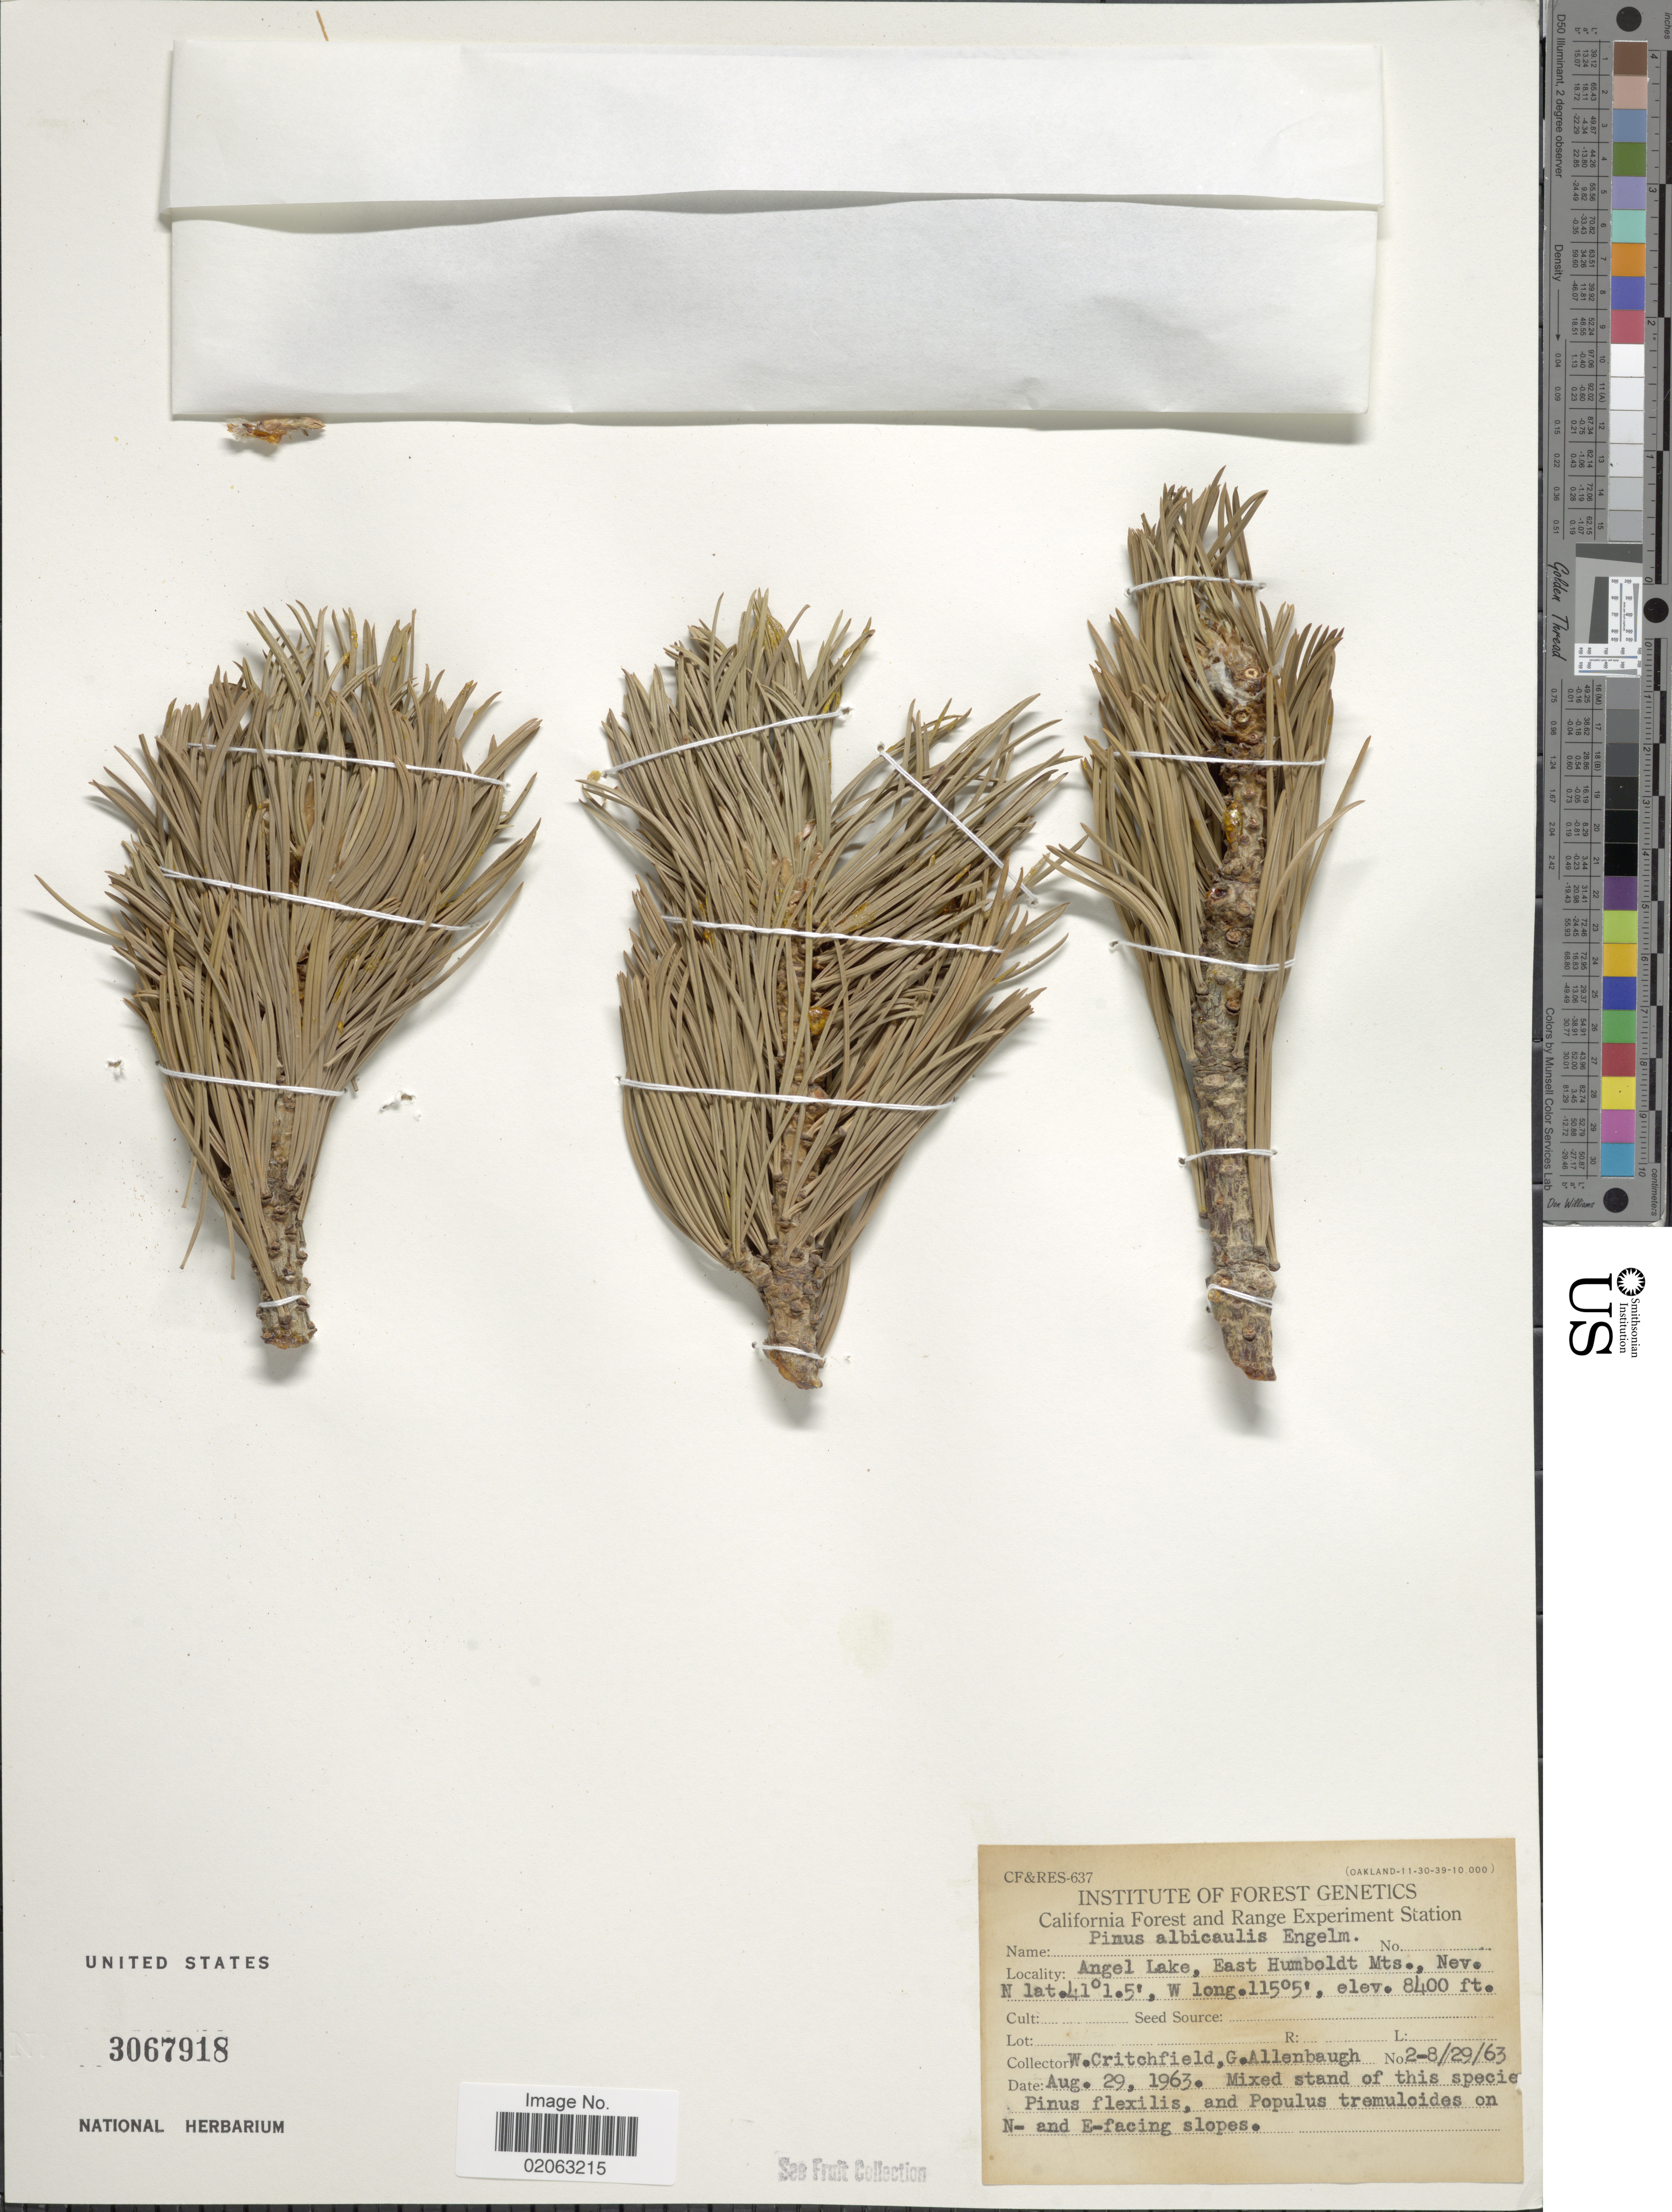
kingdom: Plantae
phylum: Tracheophyta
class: Pinopsida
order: Pinales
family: Pinaceae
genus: Pinus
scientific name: Pinus albicaulis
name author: Engelm.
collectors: W. B. Critchfield & G. Allenbaugh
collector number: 2-8/29/63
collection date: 1963-08-29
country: United States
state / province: Nevada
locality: Angel Lake, East Humboldt Mts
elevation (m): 2560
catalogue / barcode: US 3067918